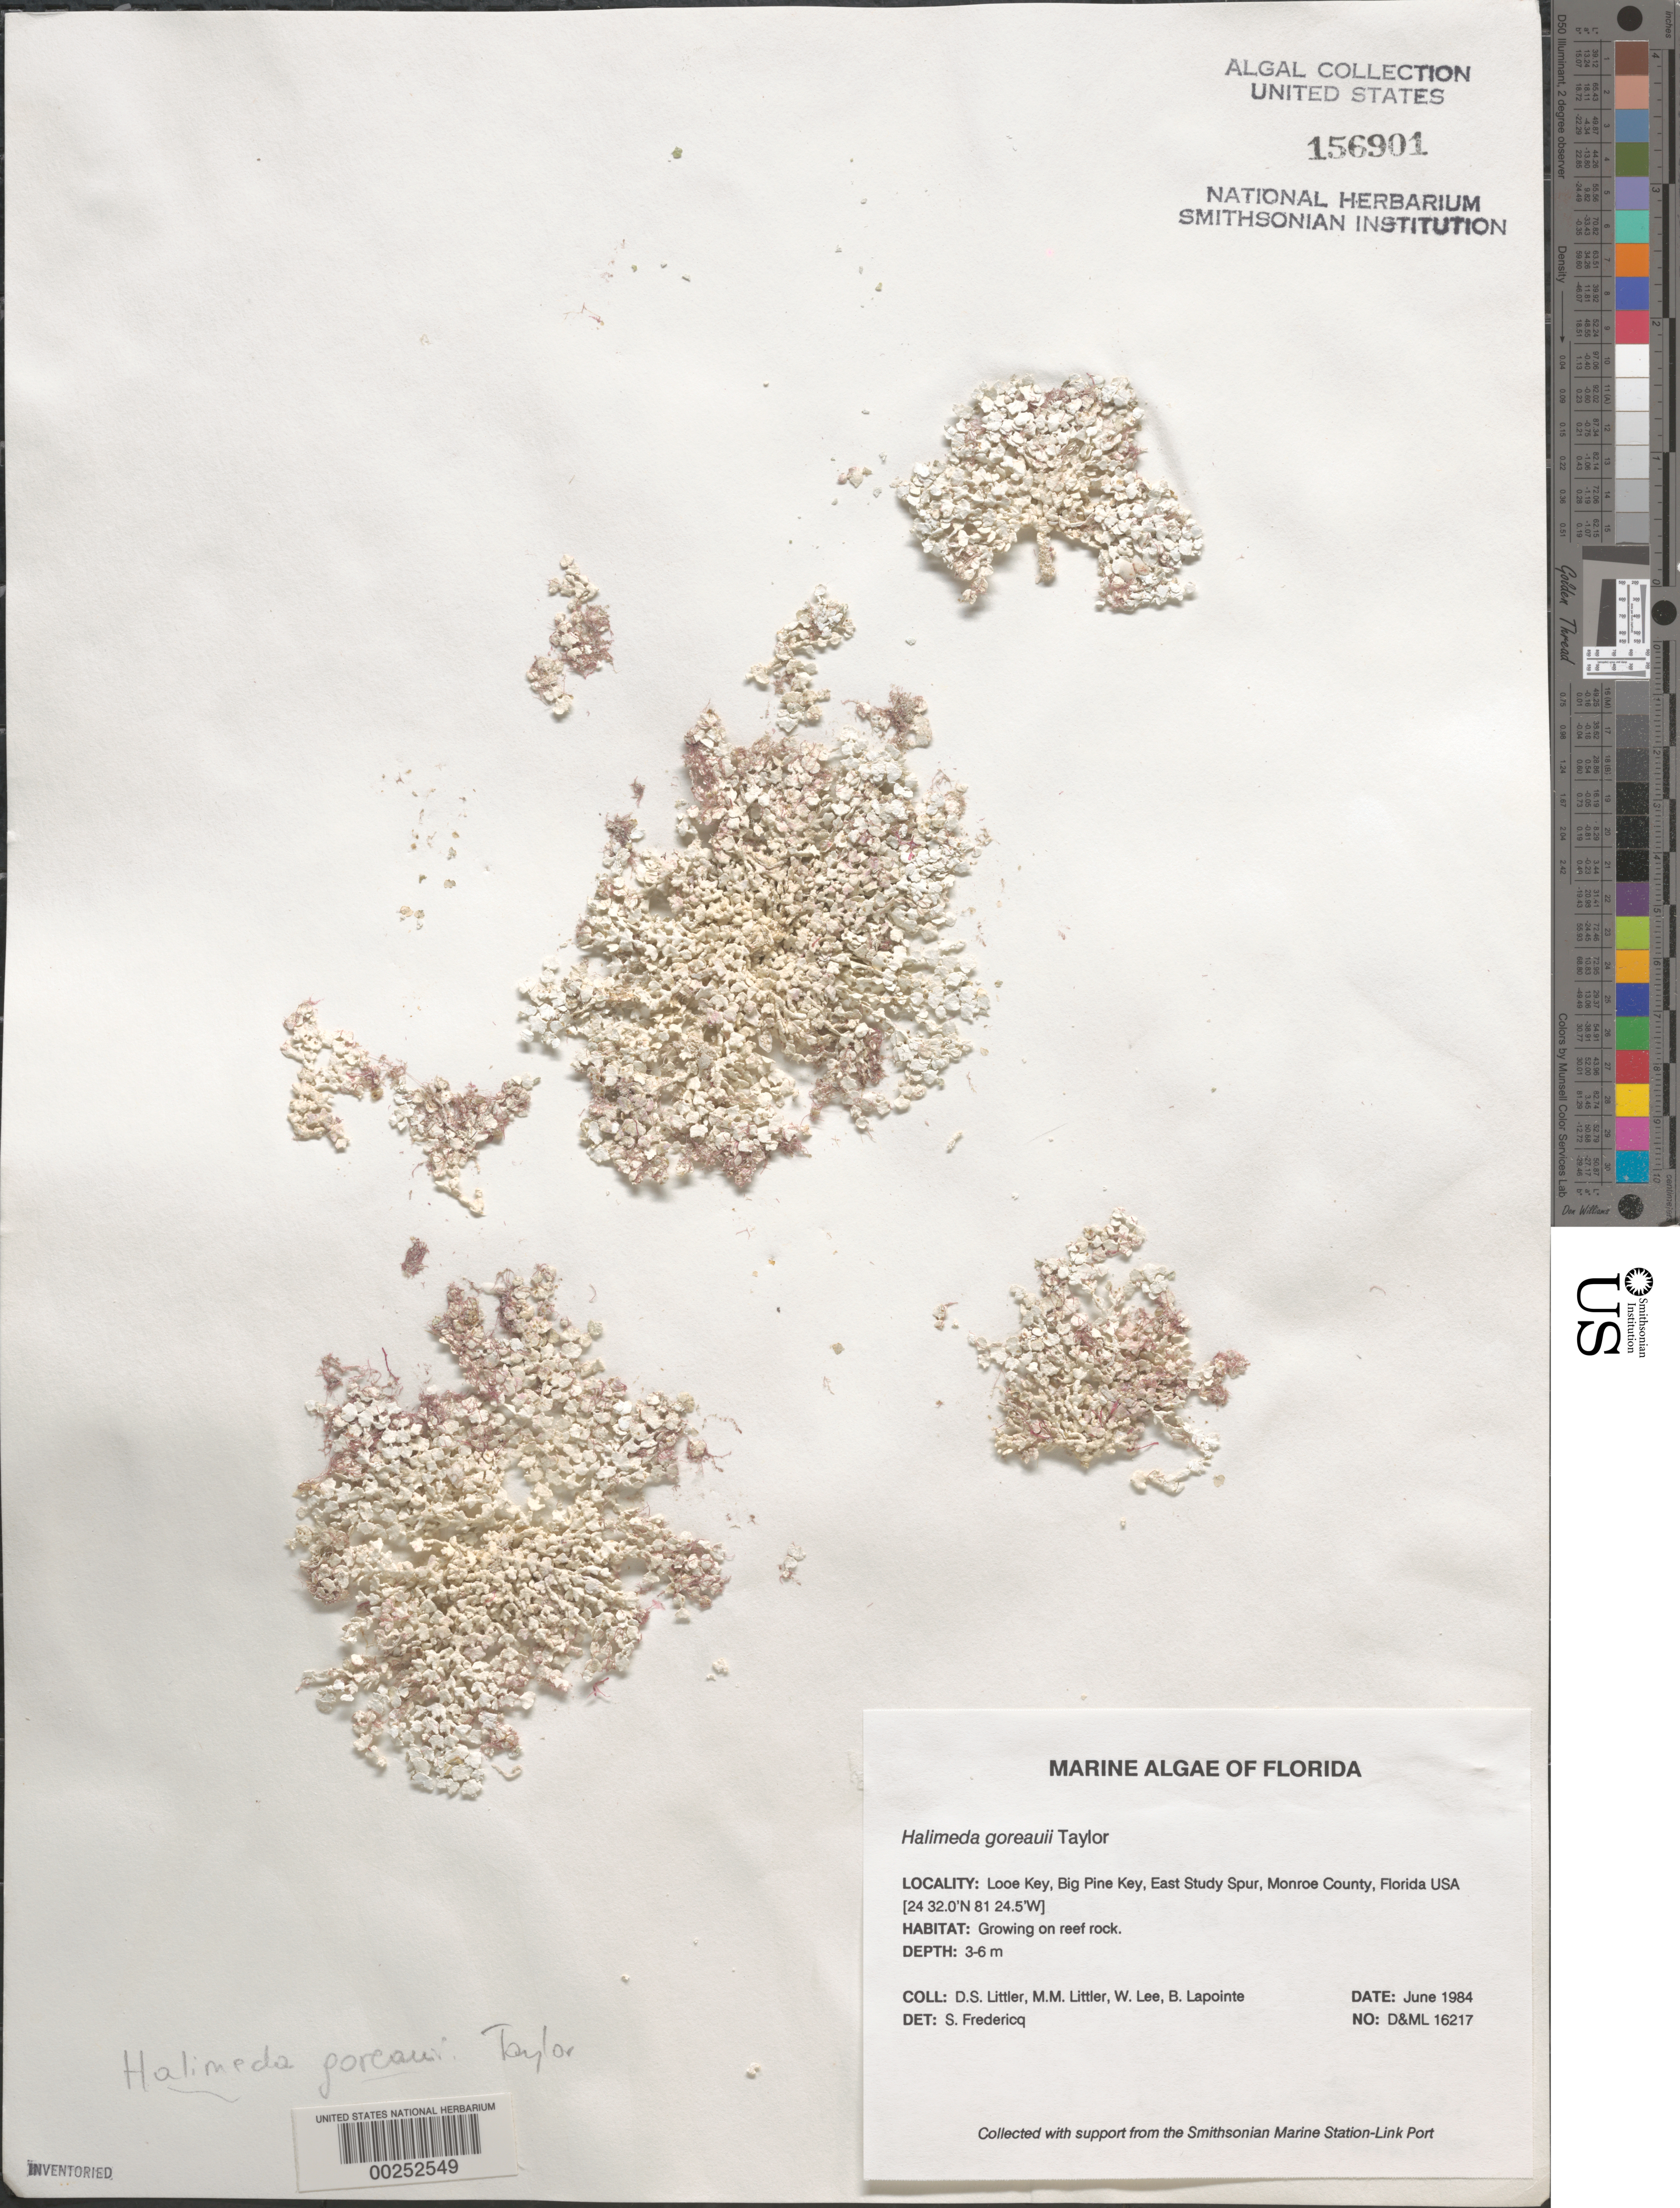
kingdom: Plantae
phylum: Chlorophyta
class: Ulvophyceae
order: Bryopsidales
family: Halimedaceae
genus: Halimeda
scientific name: Halimeda goreaui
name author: W.R. Taylor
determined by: Fredericq, S.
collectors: M. M. Littler, D. S. Littler, W. Lee & B. Lapointe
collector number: D&ML 16217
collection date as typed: Jun 1984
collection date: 1984-06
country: United States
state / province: Florida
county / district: Monroe County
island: Looe Key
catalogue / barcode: US 156901